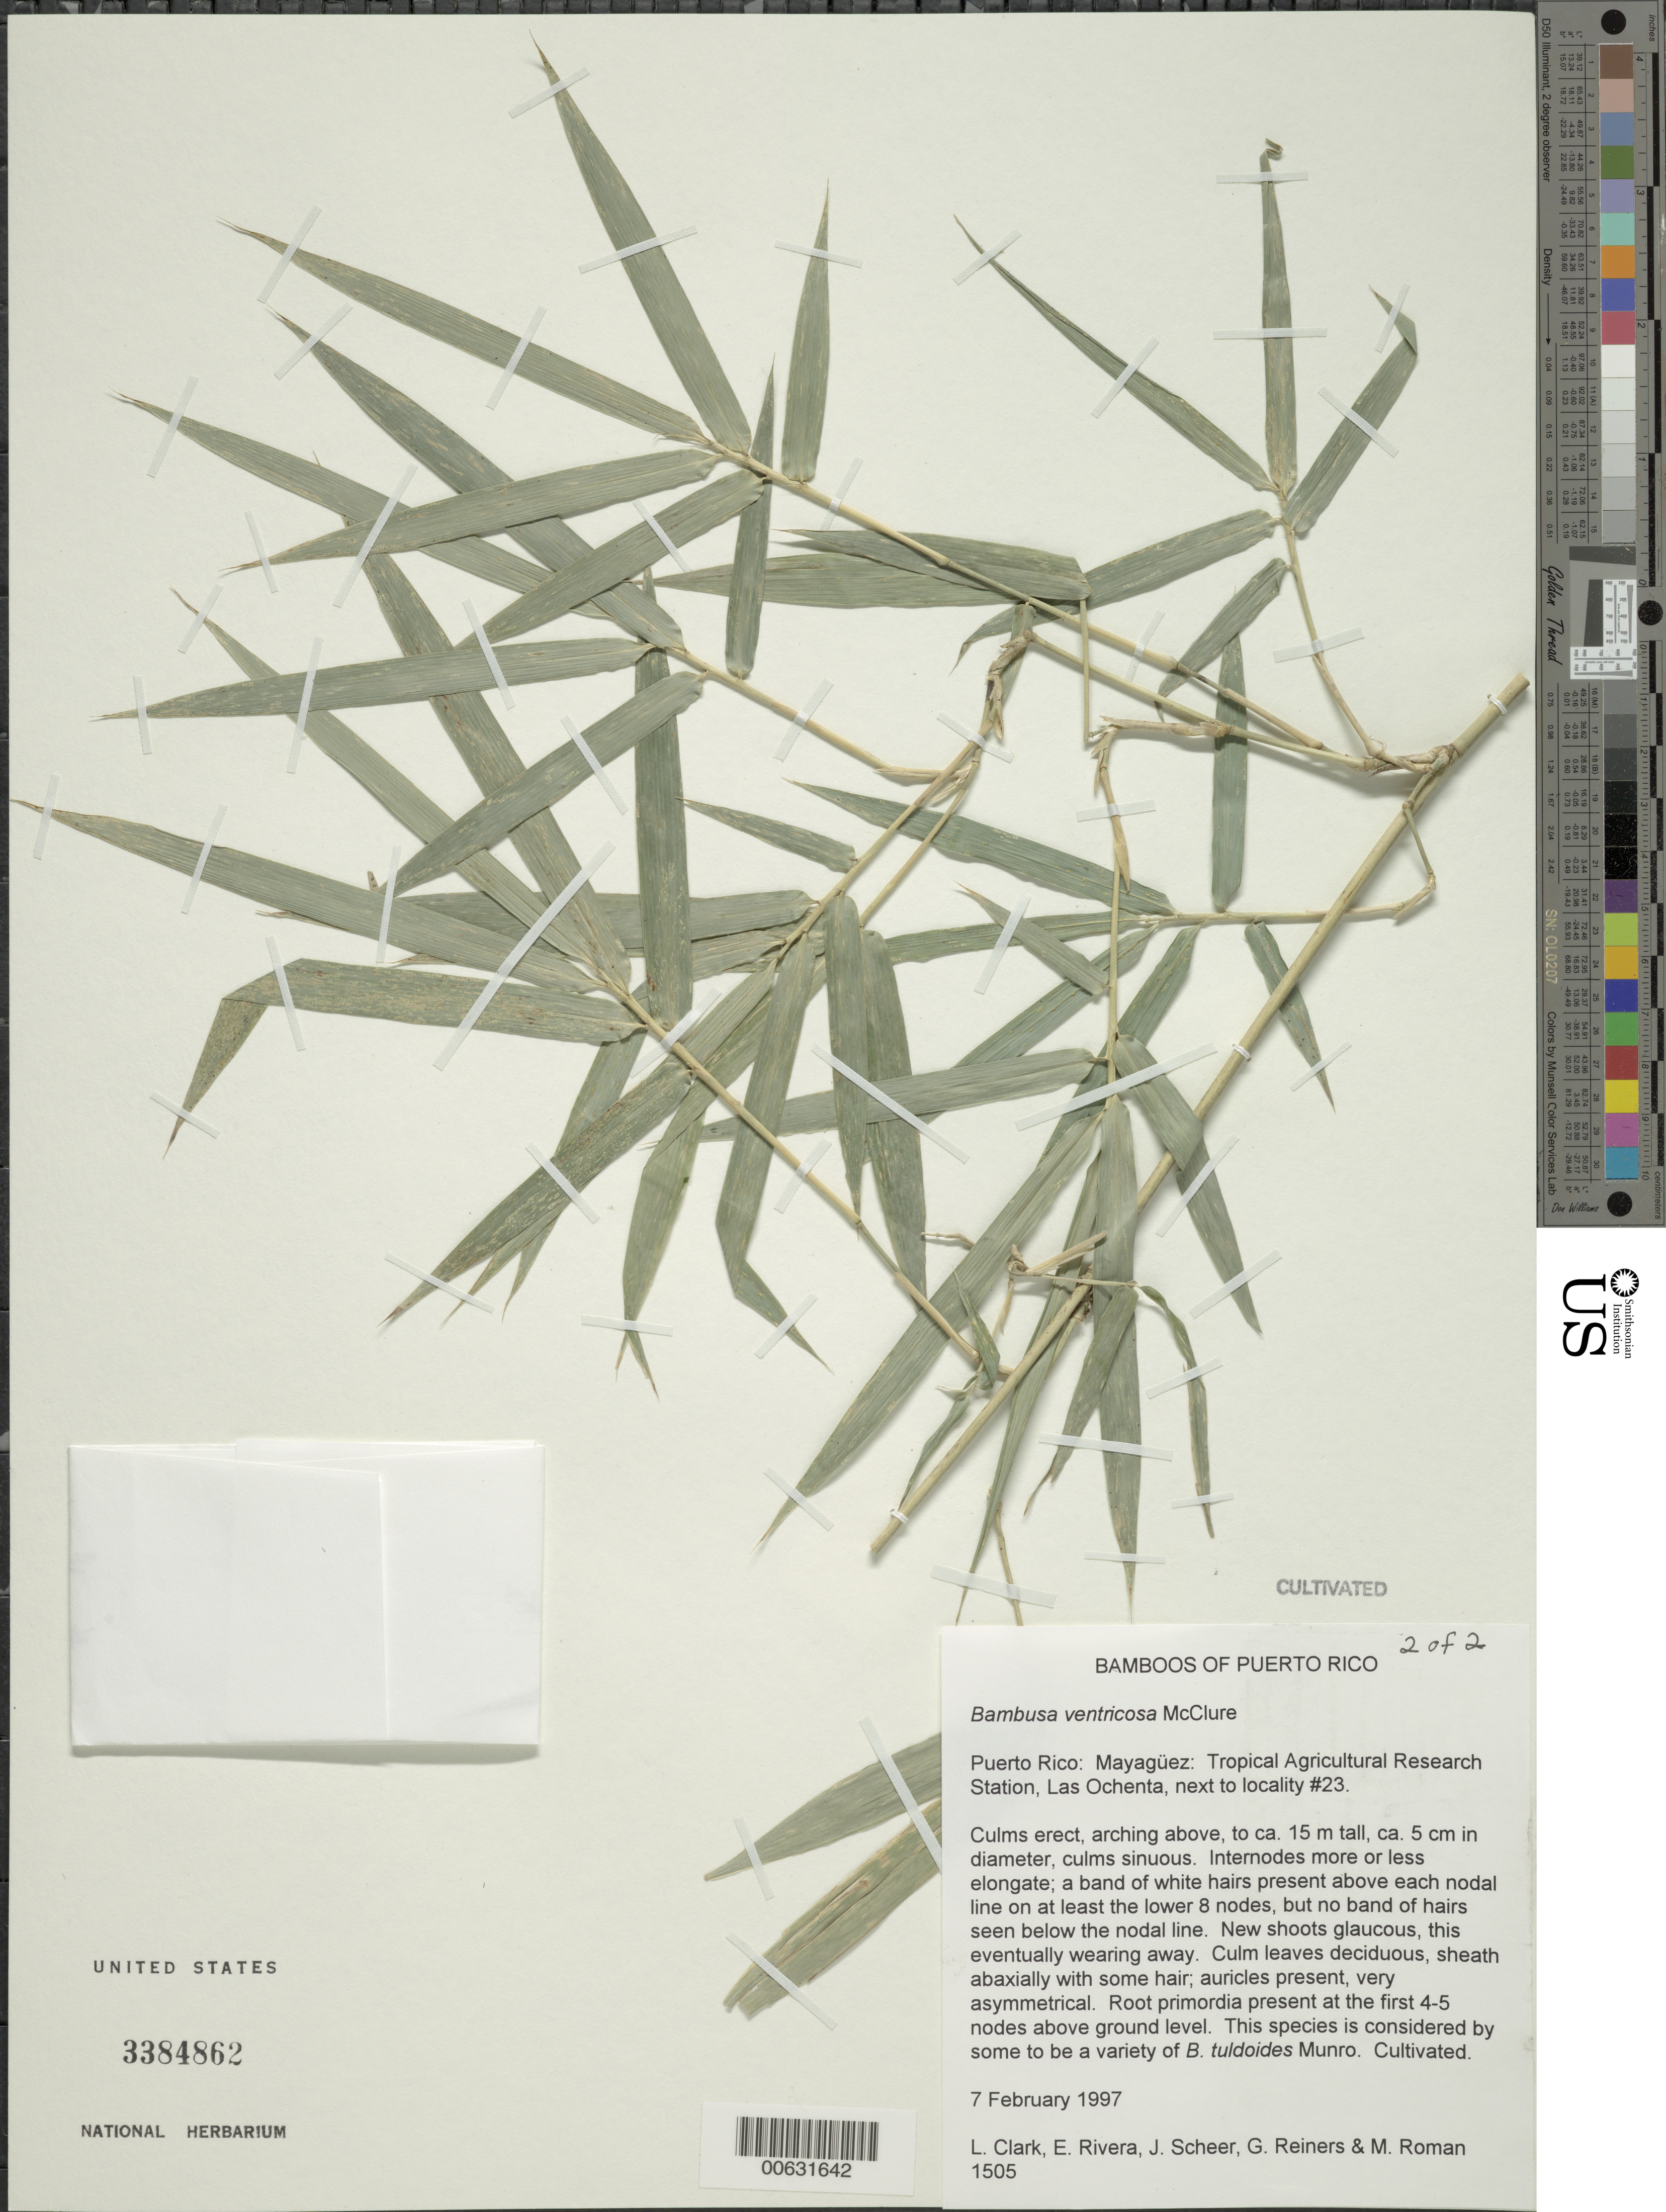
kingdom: Plantae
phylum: Tracheophyta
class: Liliopsida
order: Poales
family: Poaceae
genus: Bambusa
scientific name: Bambusa ventricosa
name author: McClure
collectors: L. G. Clark, E. Rivera, J. Scheer, M. Román & G. Reiners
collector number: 1505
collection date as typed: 07 Feb 1997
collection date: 1997-02-07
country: Puerto Rico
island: Greater Antilles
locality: Mayaguez, tropical agricultural research station, la ochenta, next to locality #23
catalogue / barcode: US 3384862